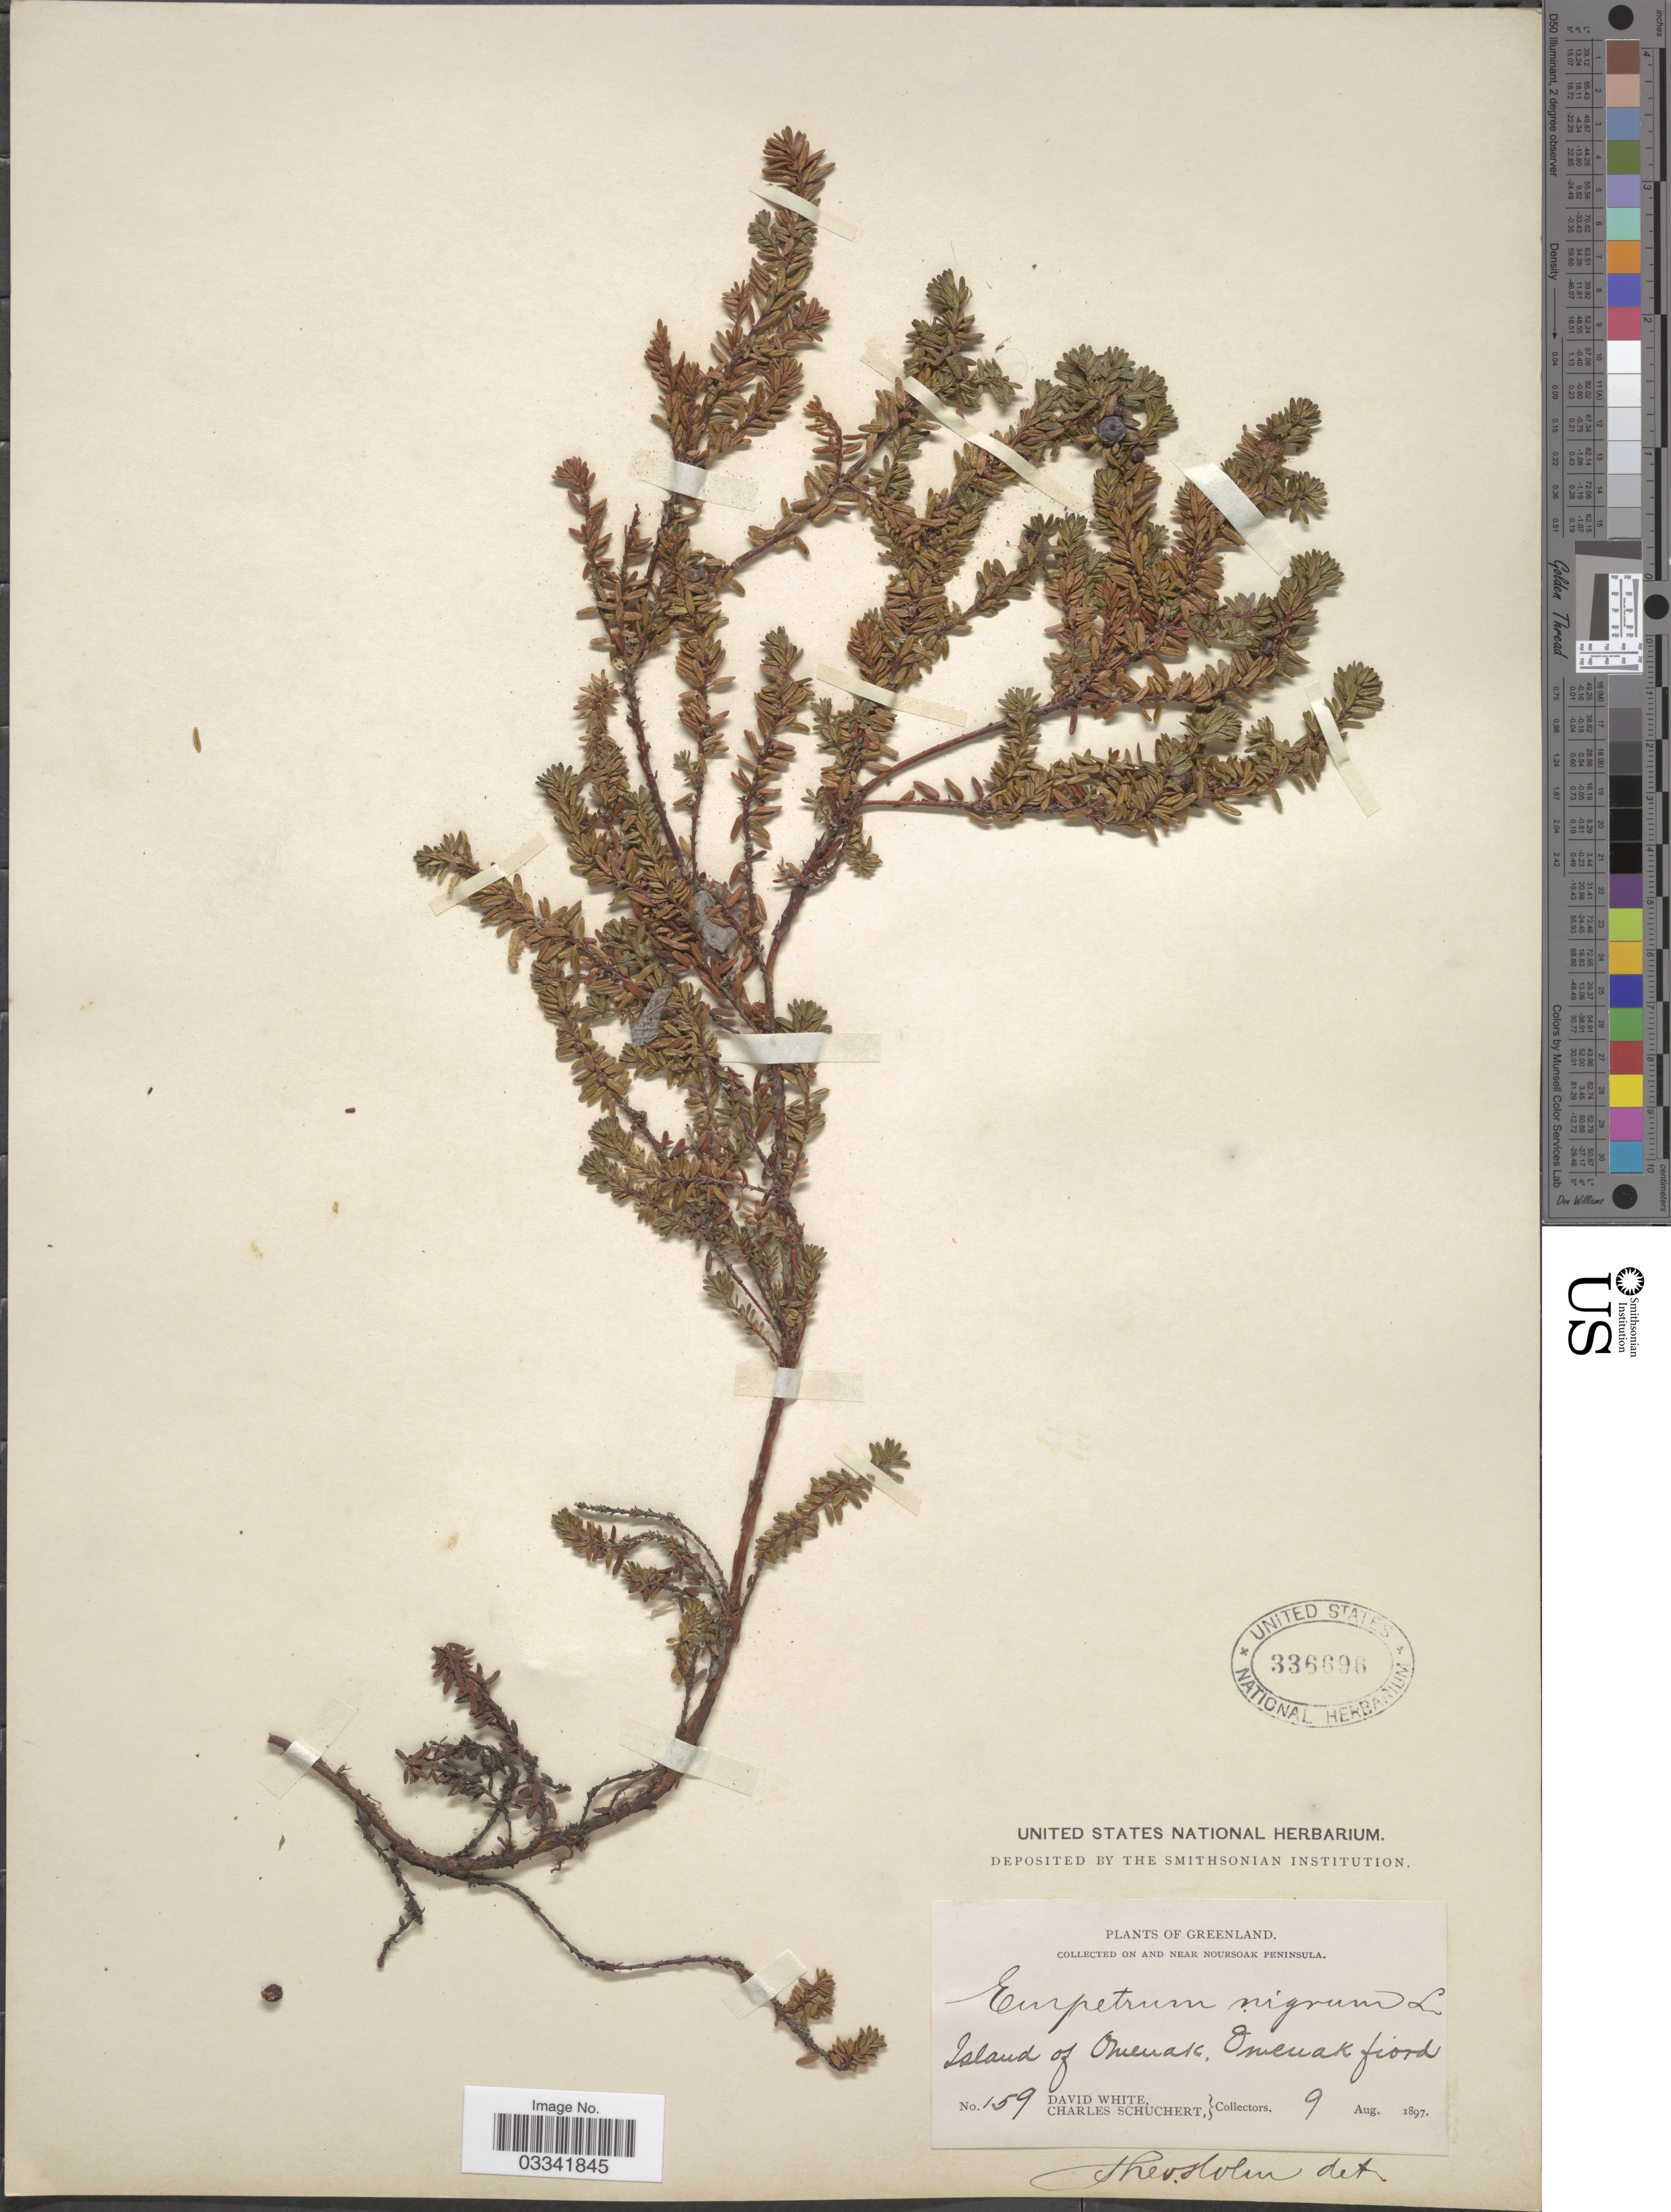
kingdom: Plantae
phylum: Tracheophyta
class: Magnoliopsida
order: Ericales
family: Ericaceae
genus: Empetrum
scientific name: Empetrum nigrum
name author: L.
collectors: D. White & C. Schuchert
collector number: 159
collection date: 1897-08-09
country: Greenland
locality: On and near Noursoak Peninsula, Island of Omenak. Omenak fiord.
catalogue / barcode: US 336696